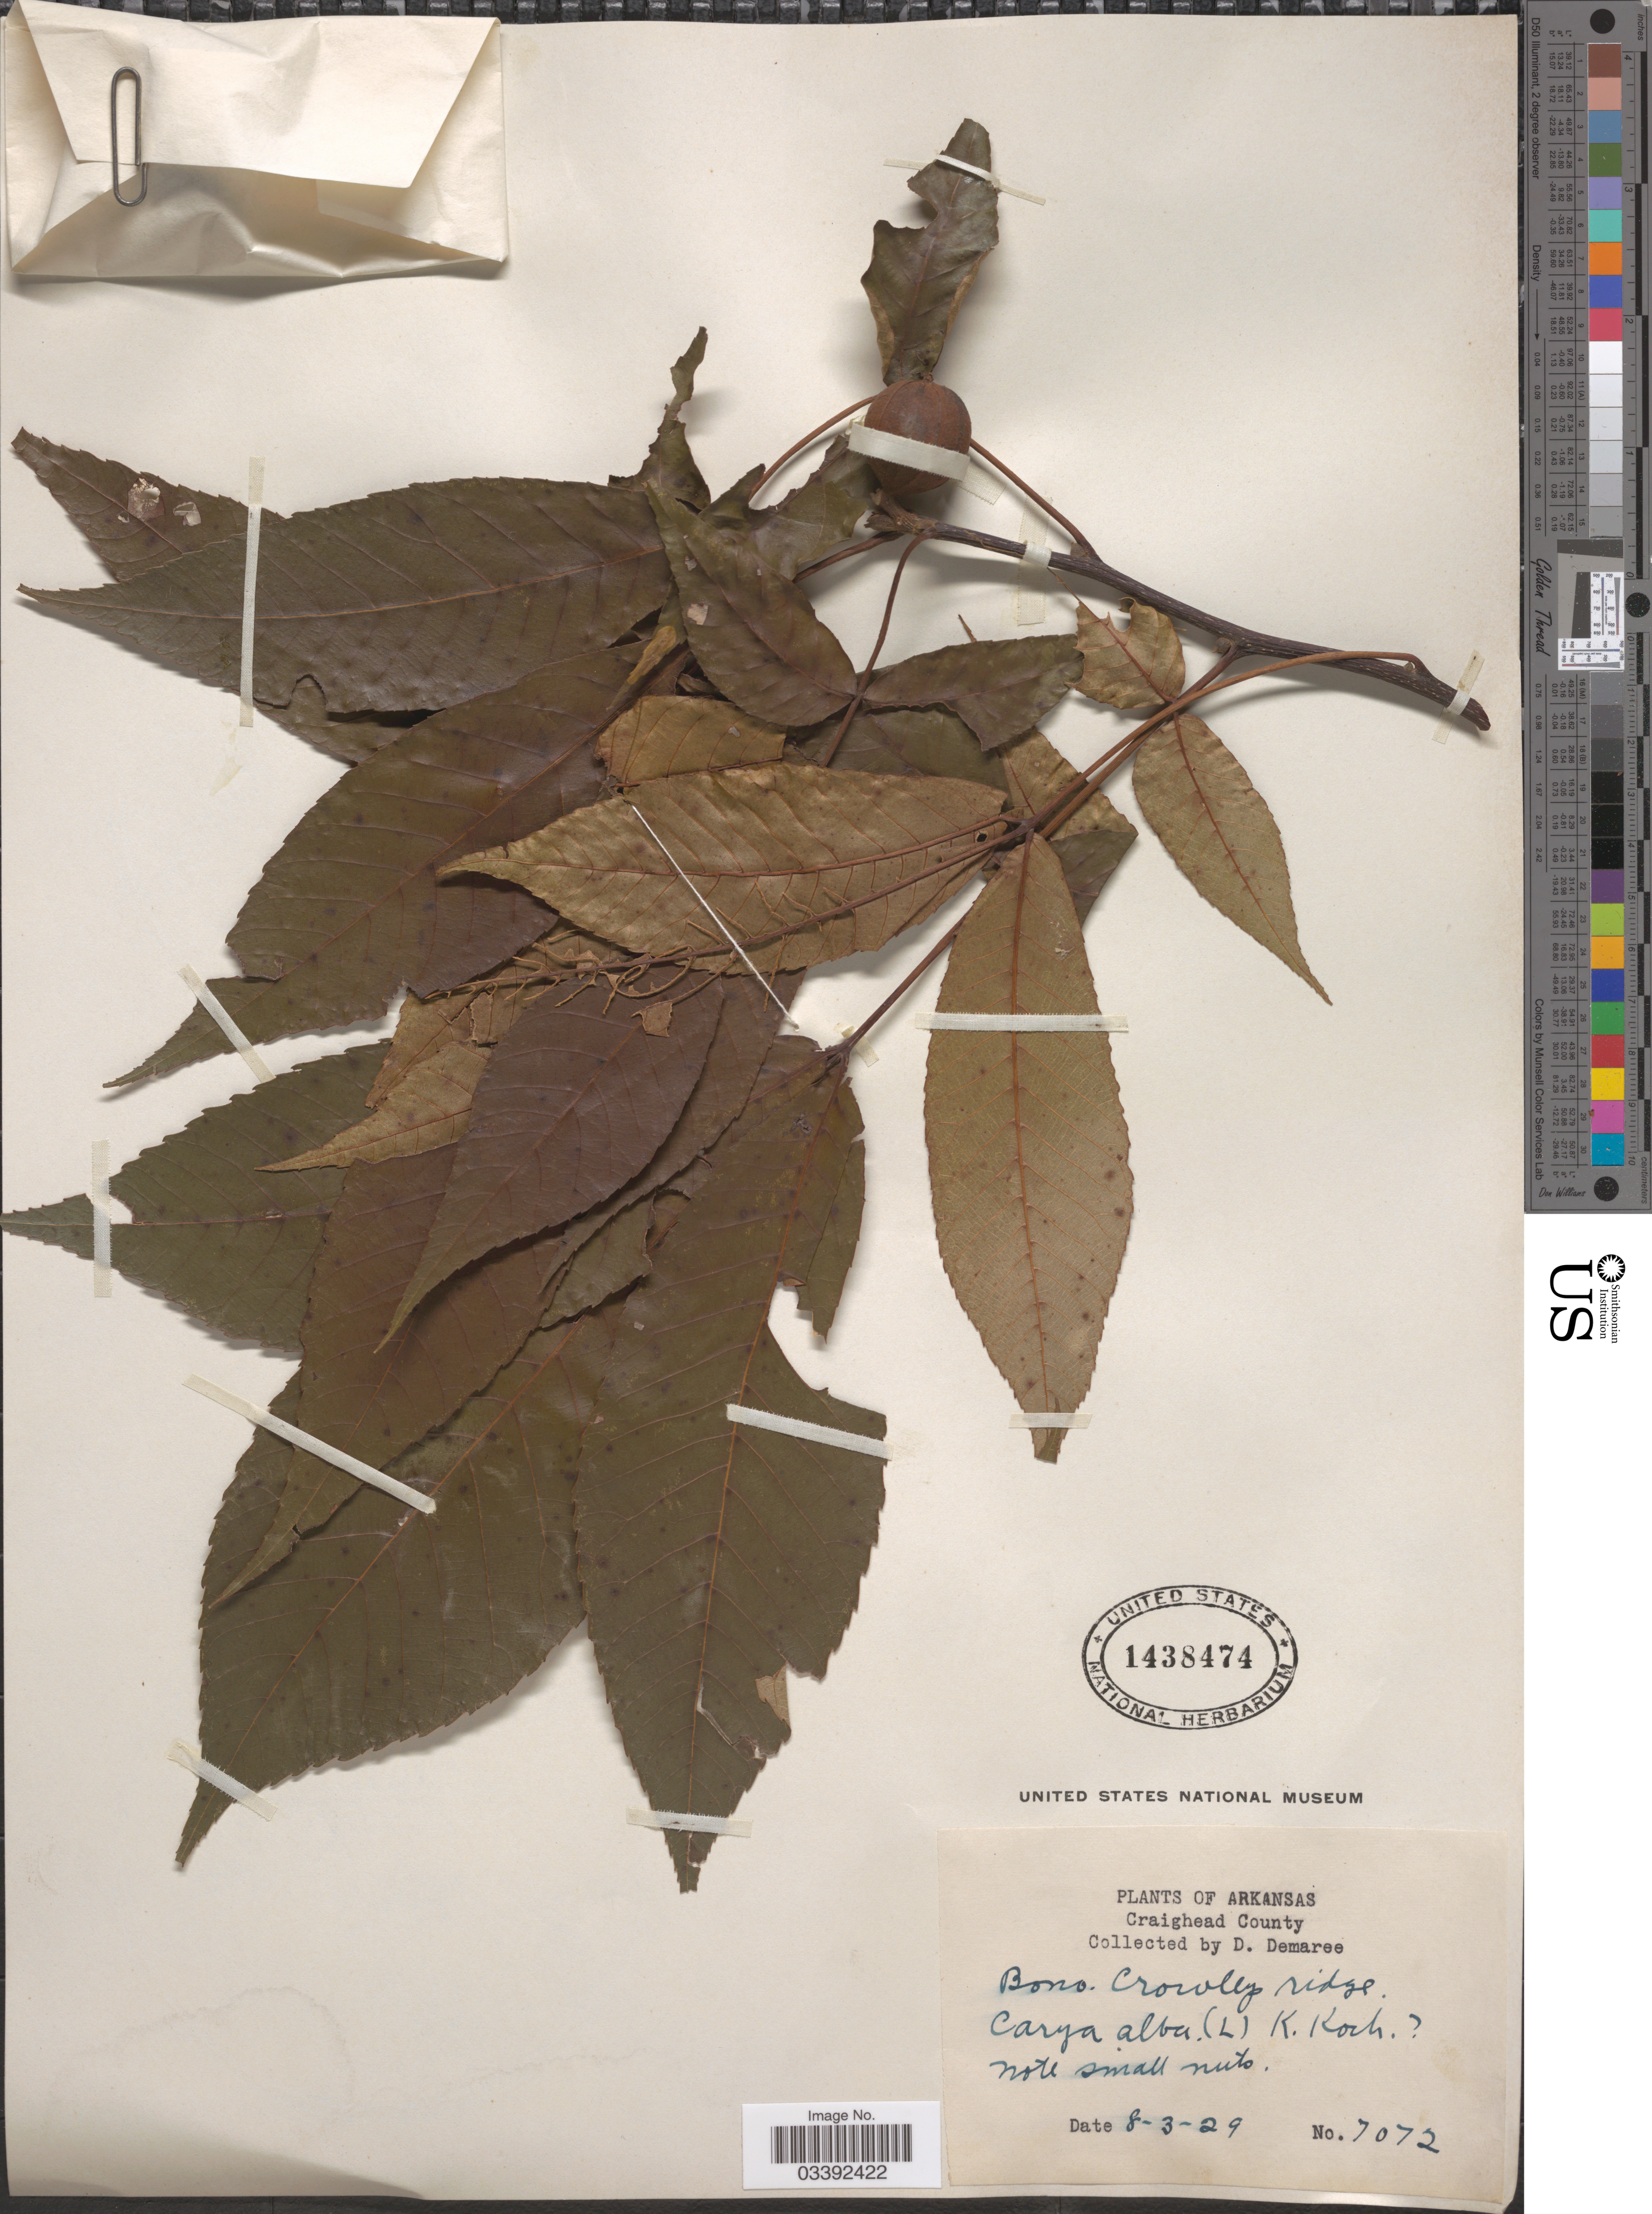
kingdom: Plantae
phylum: Tracheophyta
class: Magnoliopsida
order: Fagales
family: Juglandaceae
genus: Carya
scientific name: Carya tomentosa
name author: (Lam.) Nutt.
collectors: D. Demaree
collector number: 7072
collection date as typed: Transcribed d/m/y: 3/8/29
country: United States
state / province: Arkansas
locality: Craighead County.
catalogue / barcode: US 1438474